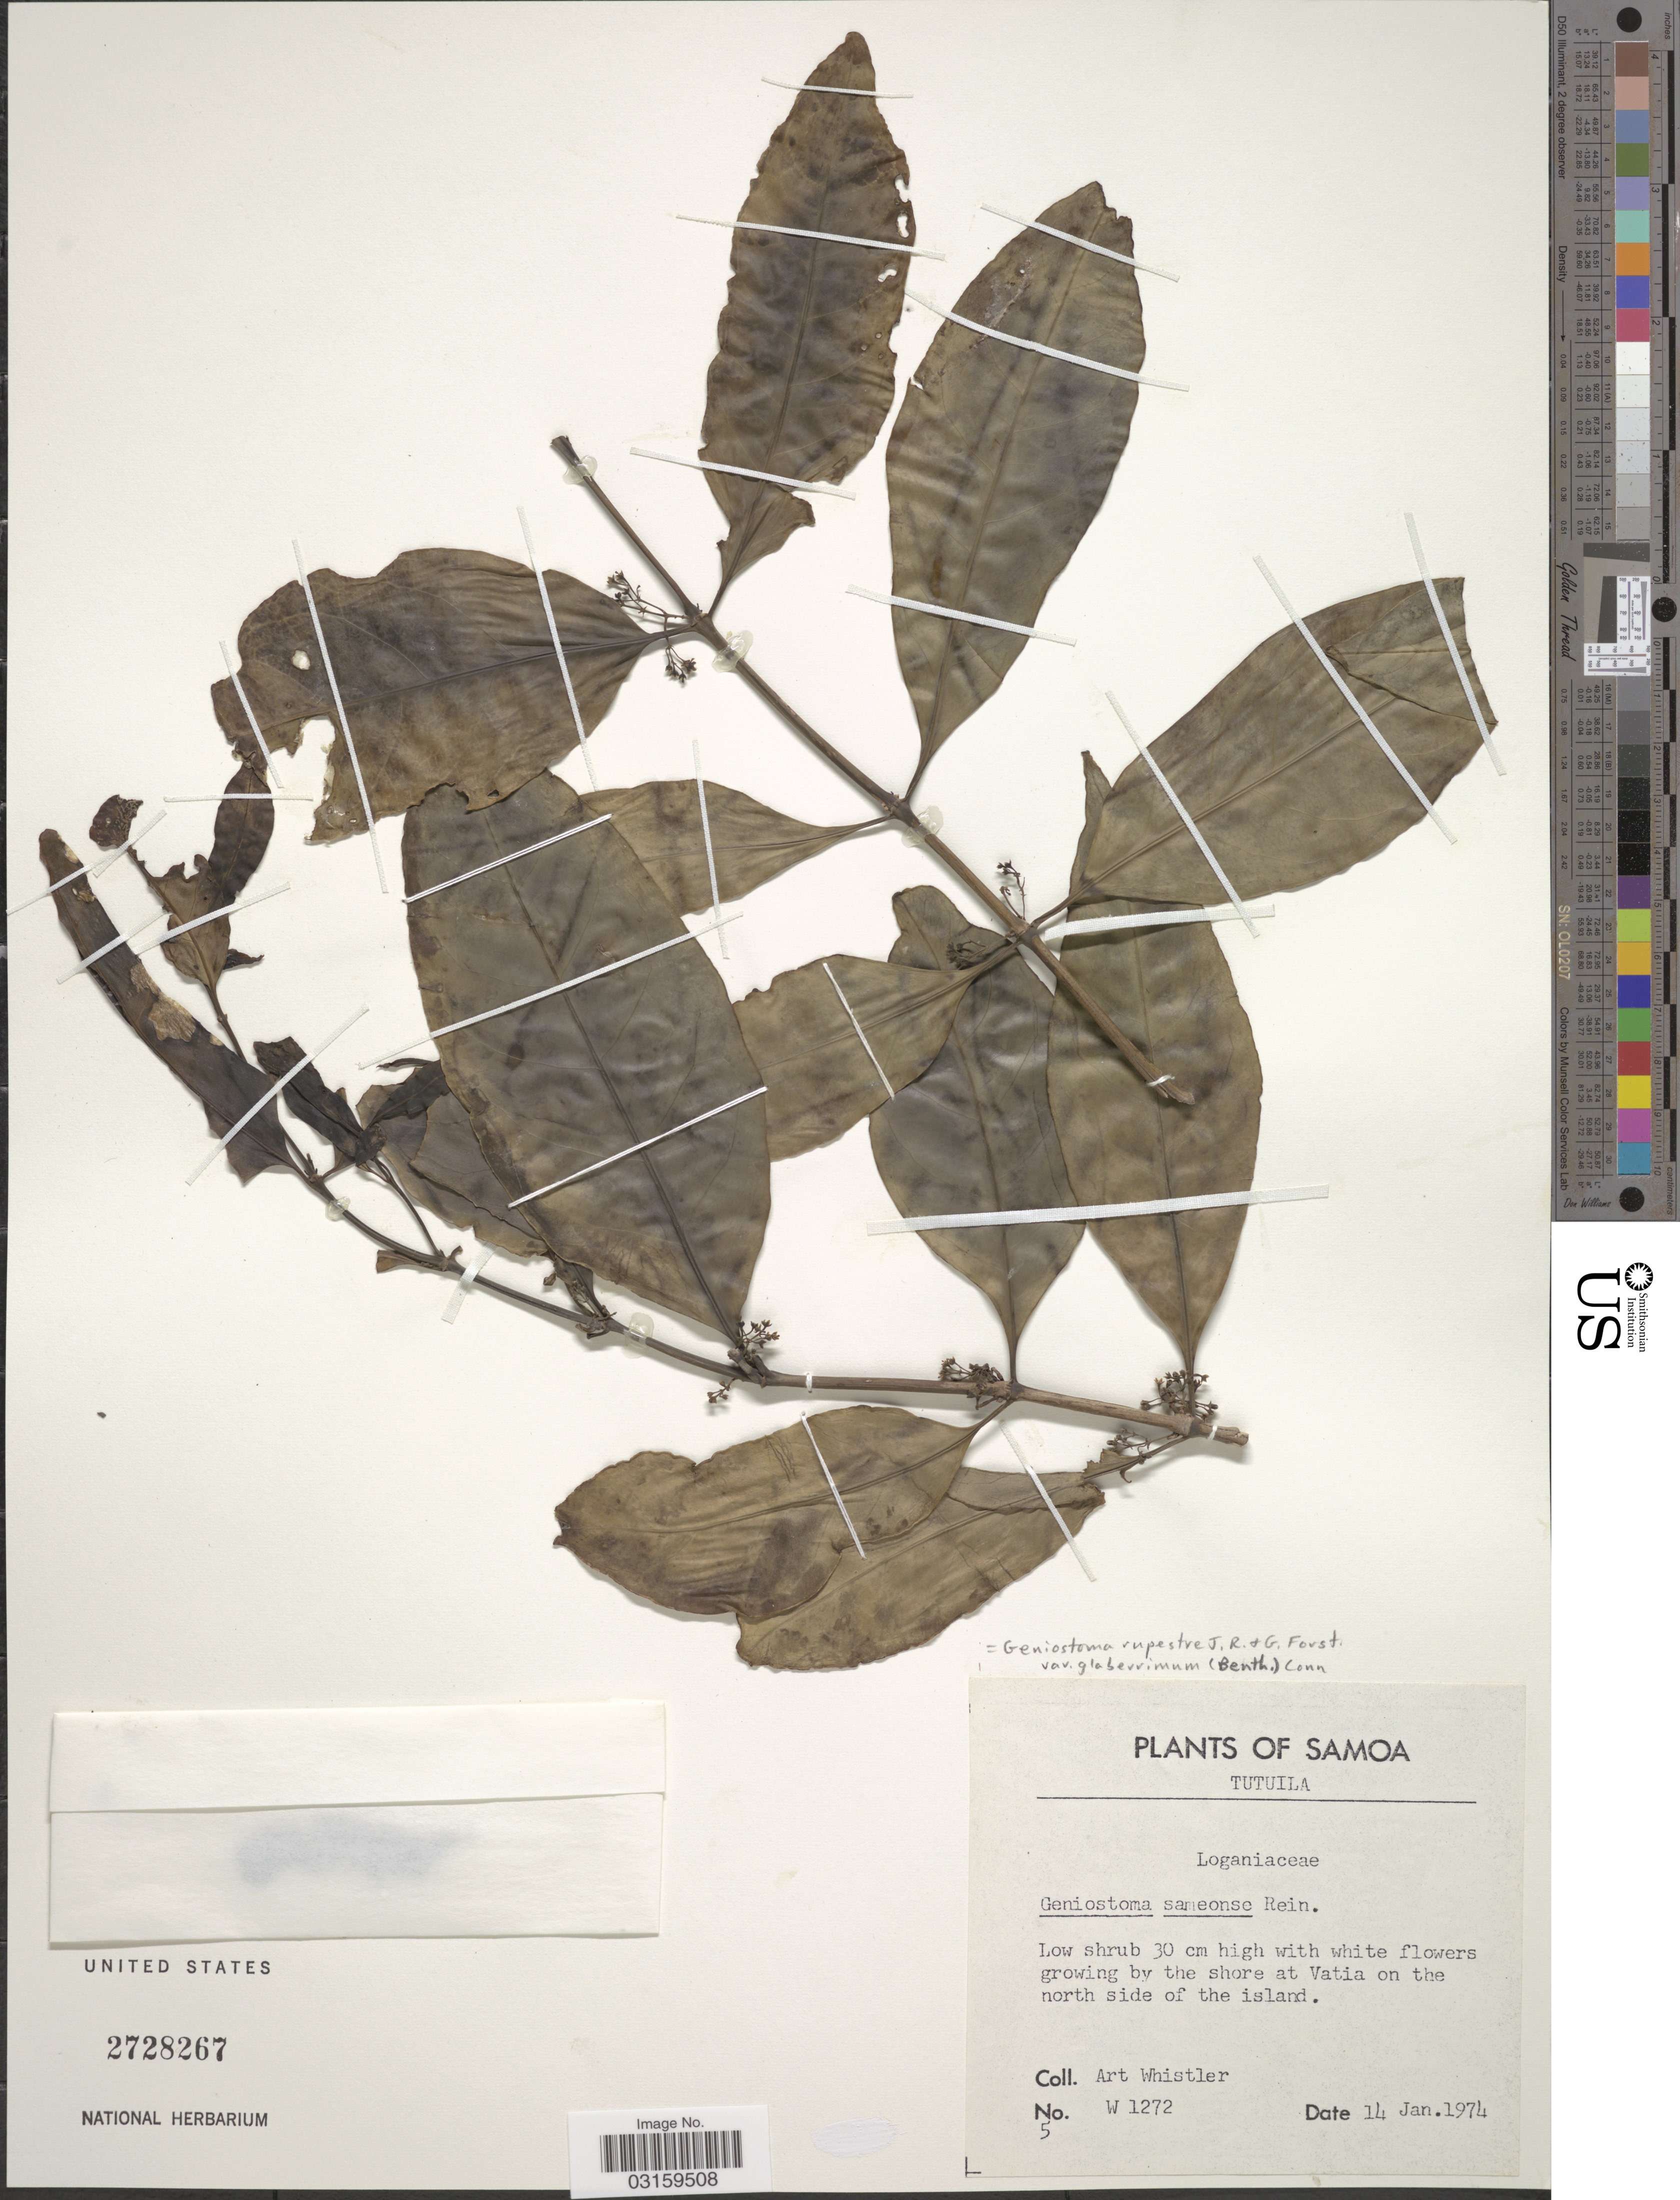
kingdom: Plantae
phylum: Tracheophyta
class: Magnoliopsida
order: Gentianales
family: Loganiaceae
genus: Geniostoma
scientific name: Geniostoma rupestre var. glaberrimum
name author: J.R. Forst. & G. Forst.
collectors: A. Whistler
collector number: W1272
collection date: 1974-01-14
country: American Samoa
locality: Samoa. Tutuila. Growing by the shore at Vatia on the north side of the island.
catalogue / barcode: US 2728267